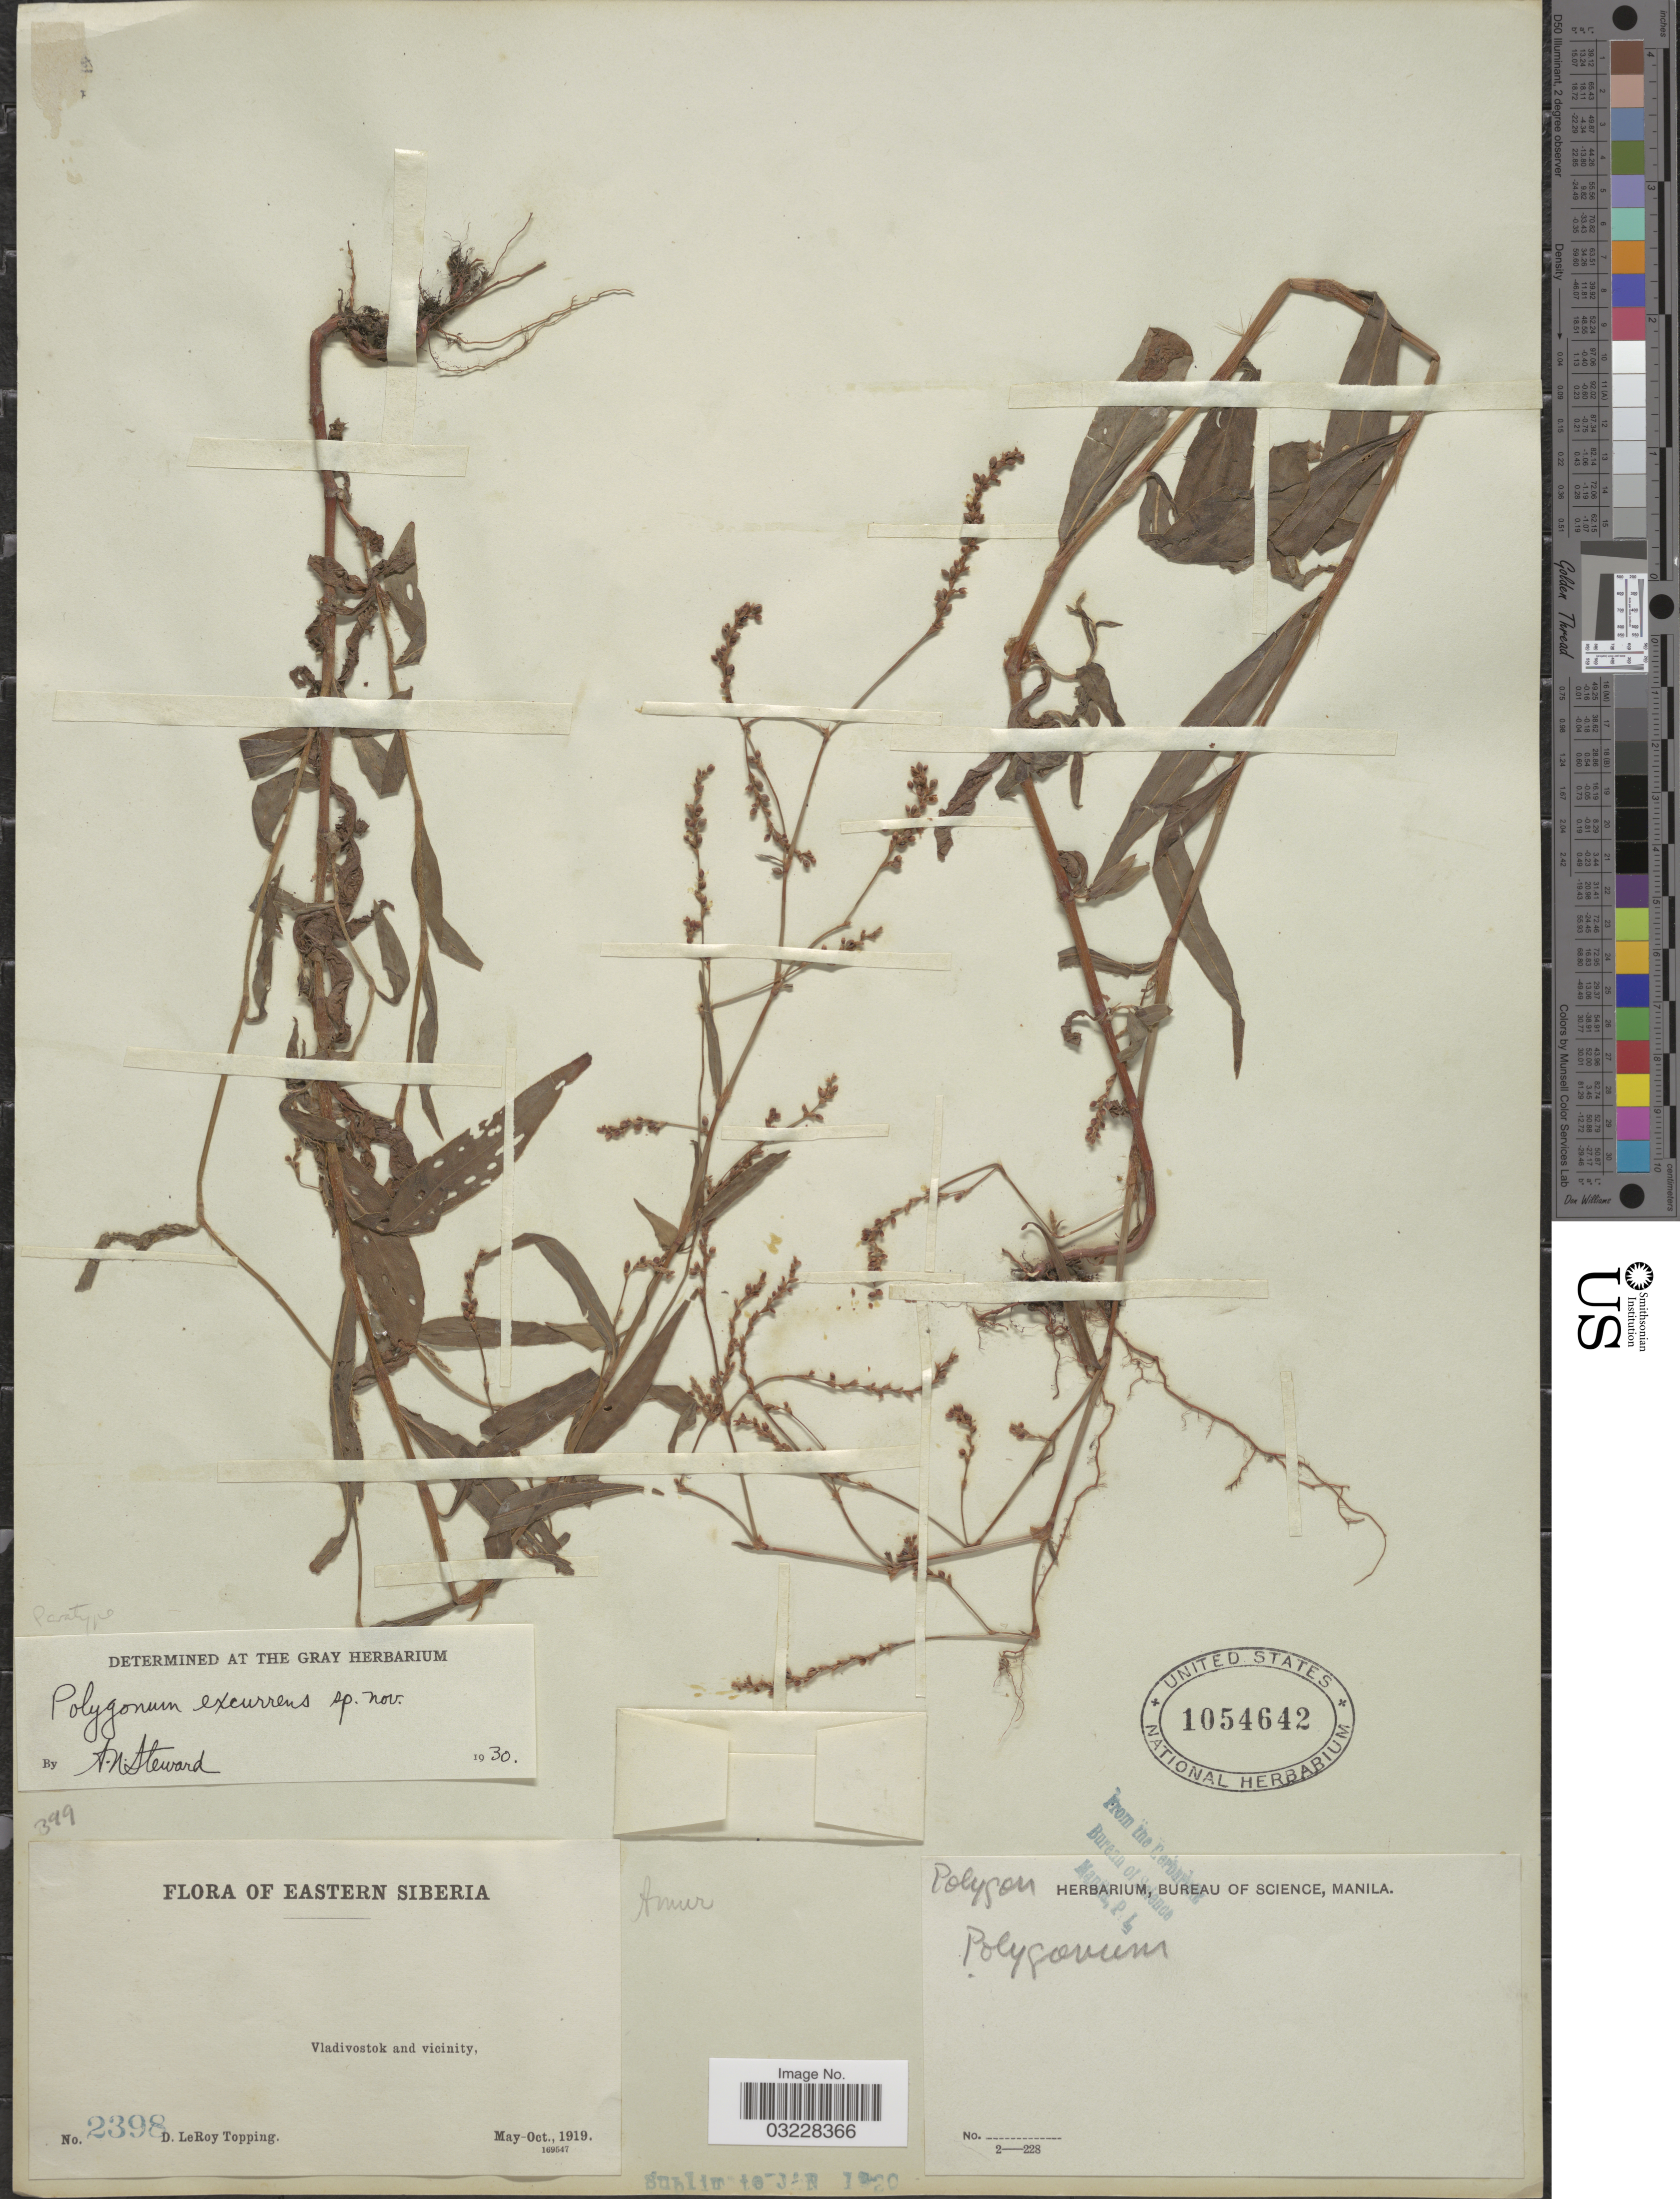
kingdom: Plantae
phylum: Tracheophyta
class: Magnoliopsida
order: Caryophyllales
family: Polygonaceae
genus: Polygonum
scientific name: Polygonum excurrens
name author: Steward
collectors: D. L. Topping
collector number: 2398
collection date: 1919-05/1919-10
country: Russian Federation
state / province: Primorsky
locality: Eastern Siberia. Vladivostok and vicinity.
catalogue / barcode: US 1054642